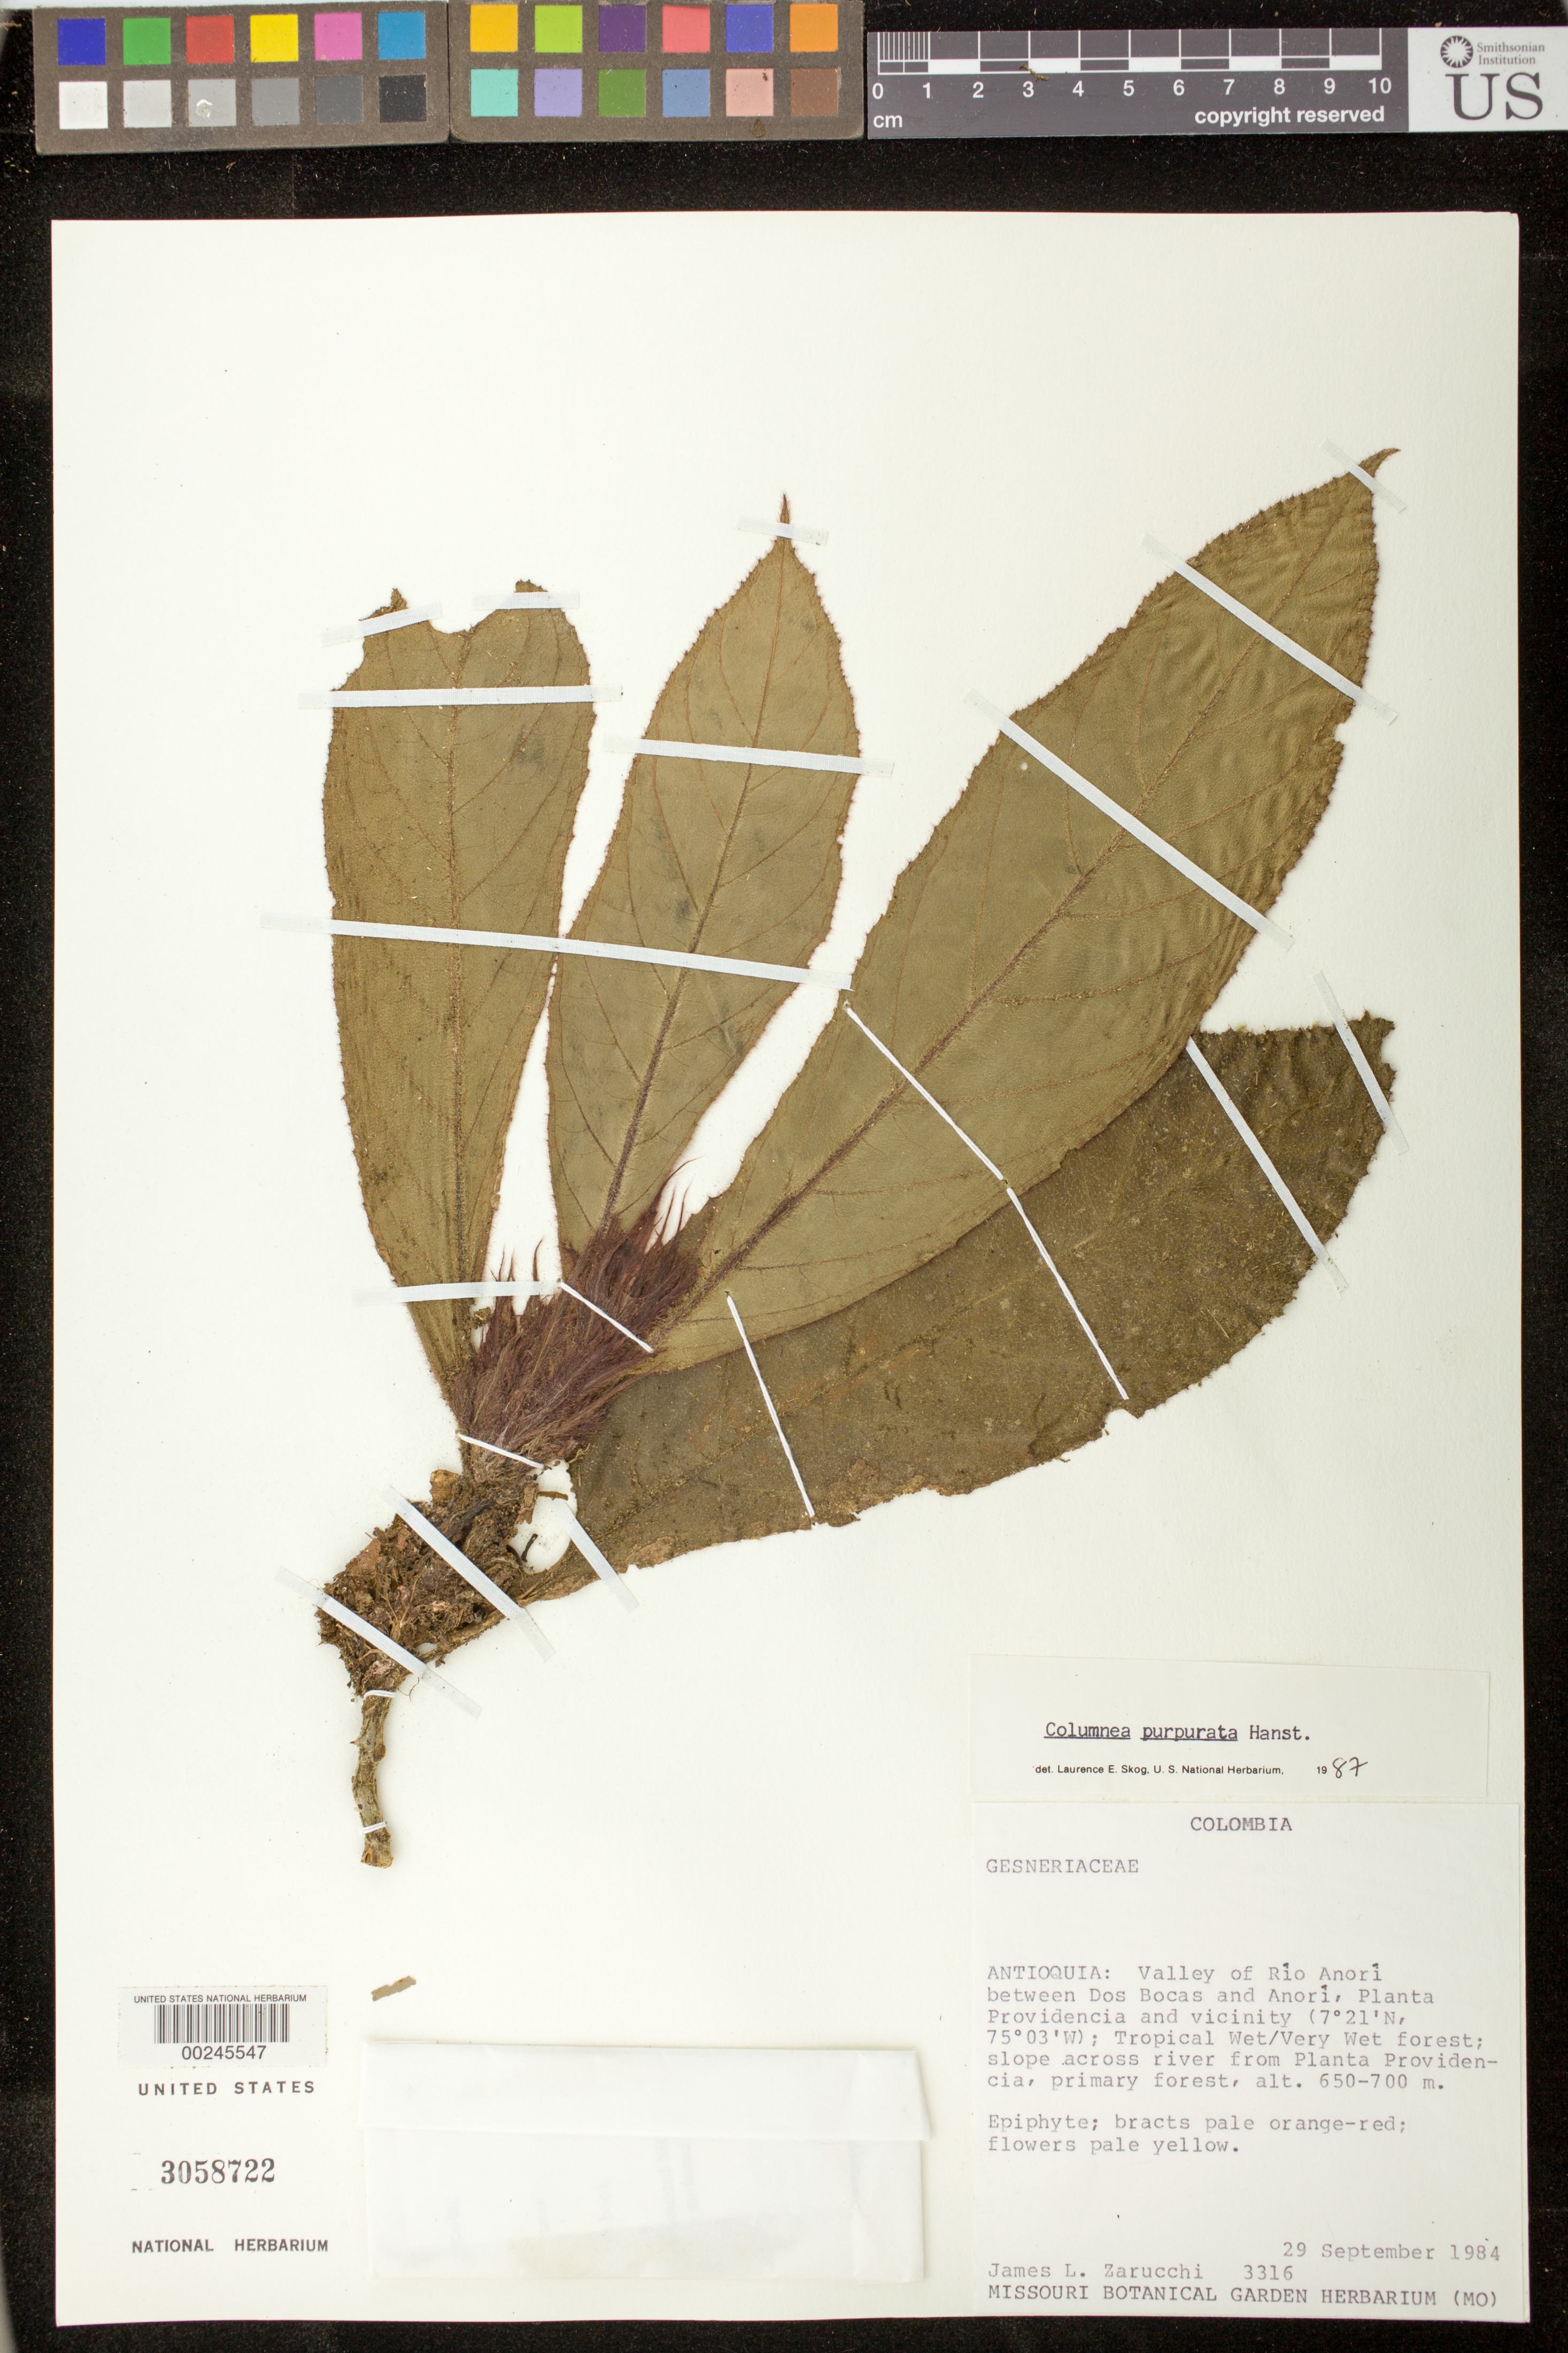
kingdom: Plantae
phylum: Tracheophyta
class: Magnoliopsida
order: Lamiales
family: Gesneriaceae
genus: Columnea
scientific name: Columnea purpurata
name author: Hanst.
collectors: J. L. Zarucchi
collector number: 3316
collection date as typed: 29 Sep 1984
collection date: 1984-09-29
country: Colombia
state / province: Antioquia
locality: Valley of Rio Anori between Dos Bocas and Anori, Planta Providencia and vicinity; across river from Pl Prov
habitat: Tropical wet/very wet forest, slope, primary forest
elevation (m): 650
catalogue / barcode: US 3058722